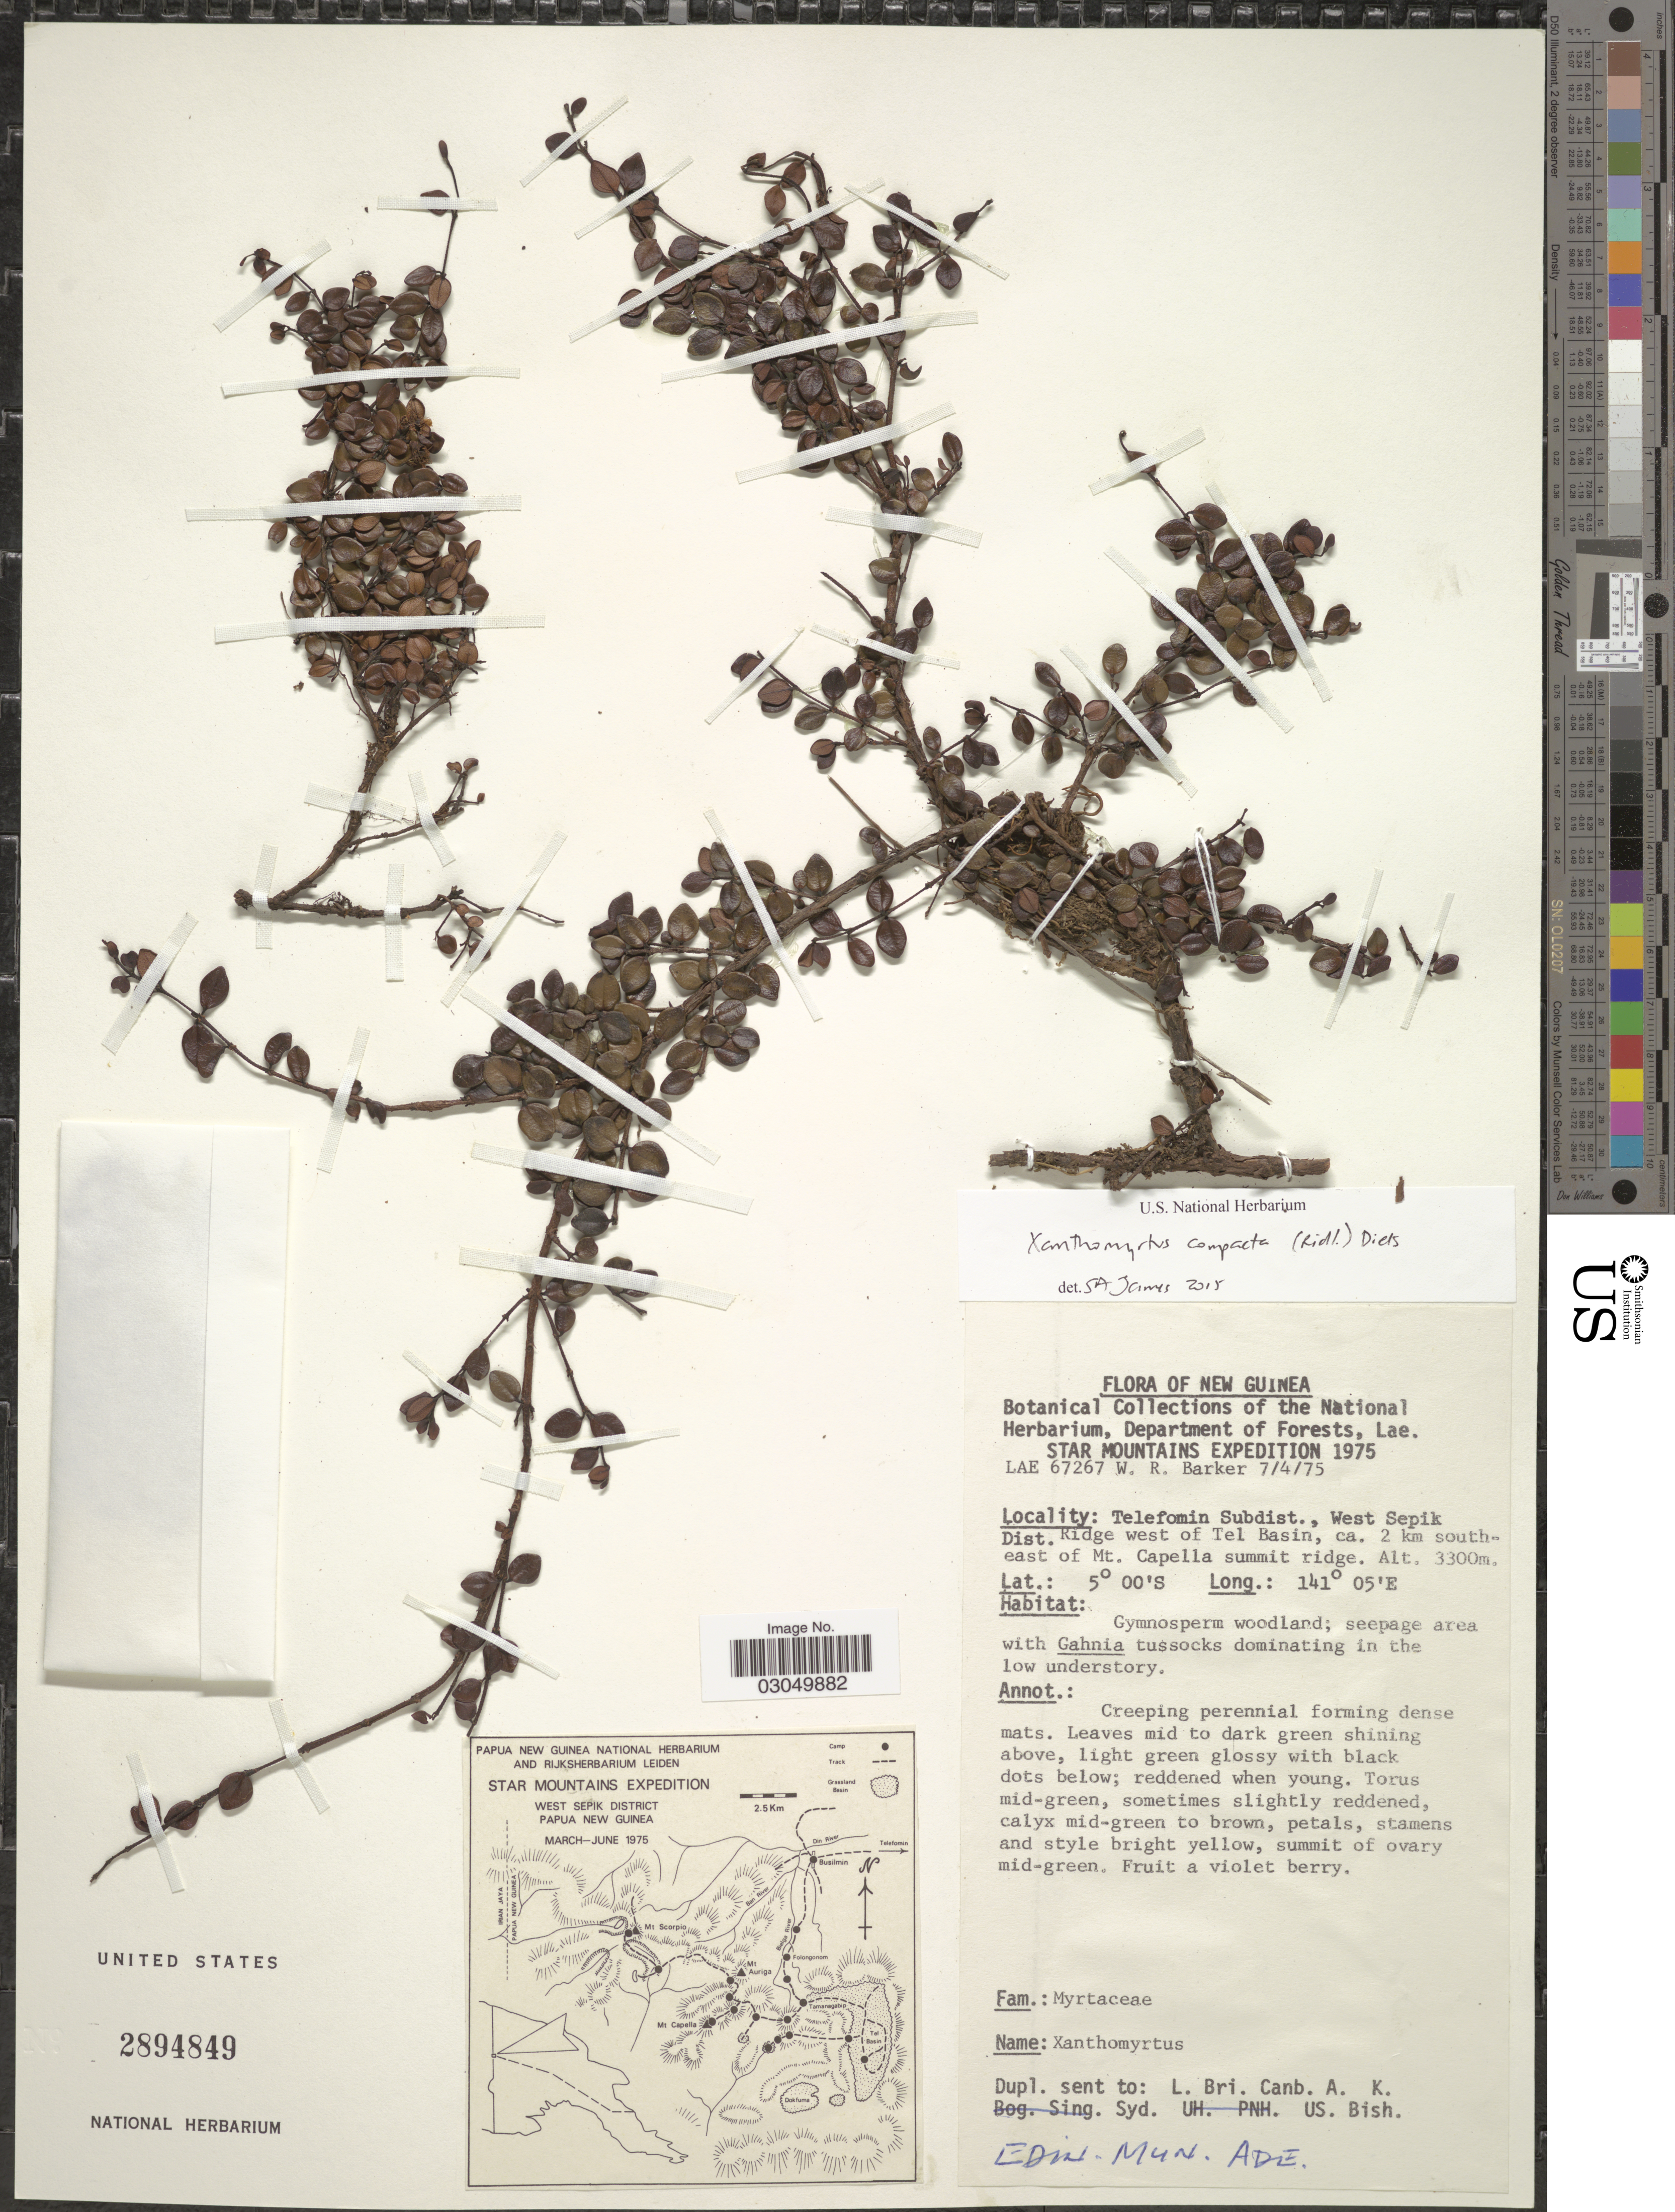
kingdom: Plantae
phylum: Tracheophyta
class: Magnoliopsida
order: Myrtales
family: Myrtaceae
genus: Xanthomyrtus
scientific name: Xanthomyrtus compacta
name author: (Ridl.) Diels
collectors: W. R. Barker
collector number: LAE 67267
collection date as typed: Transcribed d/m/y: 7/4/75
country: Papua New Guinea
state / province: Sandaun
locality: New Guinea. Star Mountains. Telefomin Subdist., West Sepik Dist. Ridge west of Tel Basin, ca. 2 km southeast of Mt. Capella summit ridge.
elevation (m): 3300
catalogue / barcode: US 2894849